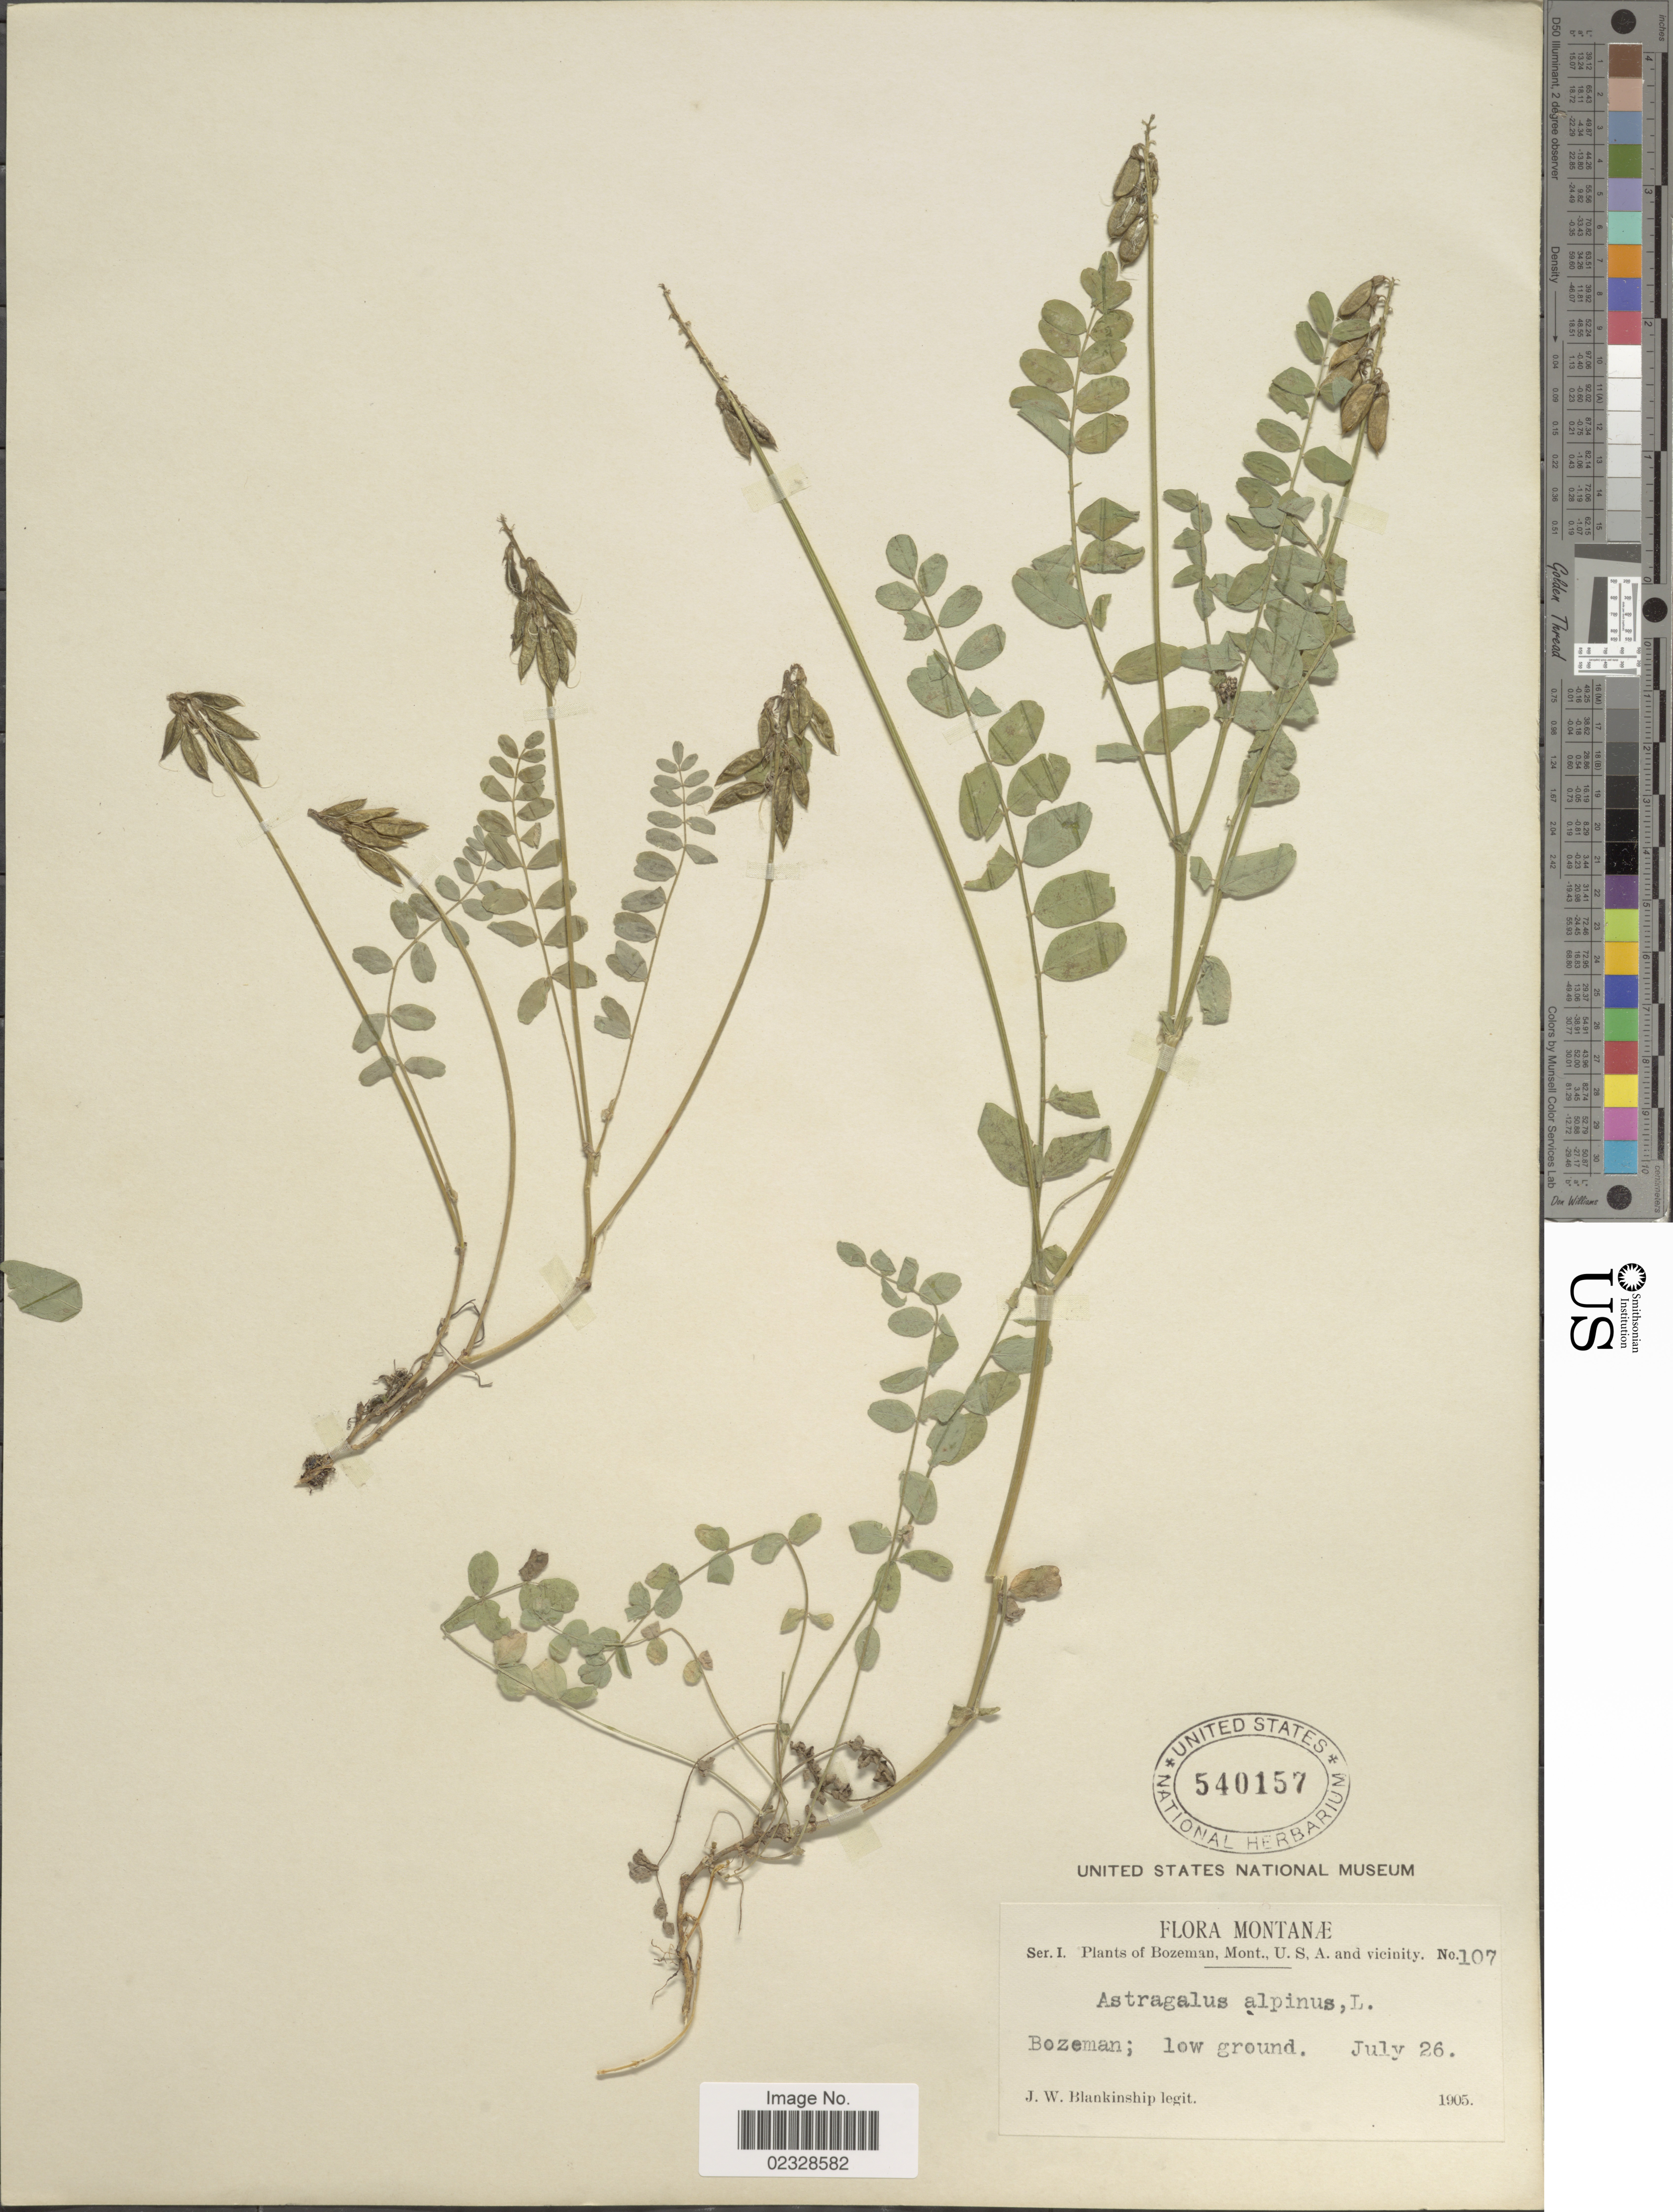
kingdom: Plantae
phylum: Tracheophyta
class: Magnoliopsida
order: Fabales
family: Fabaceae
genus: Astragalus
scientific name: Astragalus alpinus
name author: L.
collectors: J. W. Blankinship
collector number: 107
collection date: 1905-07-26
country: United States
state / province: Montana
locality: Montanæ. Bozeman, Mont., U.S.A. and vicinity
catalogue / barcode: US 540157